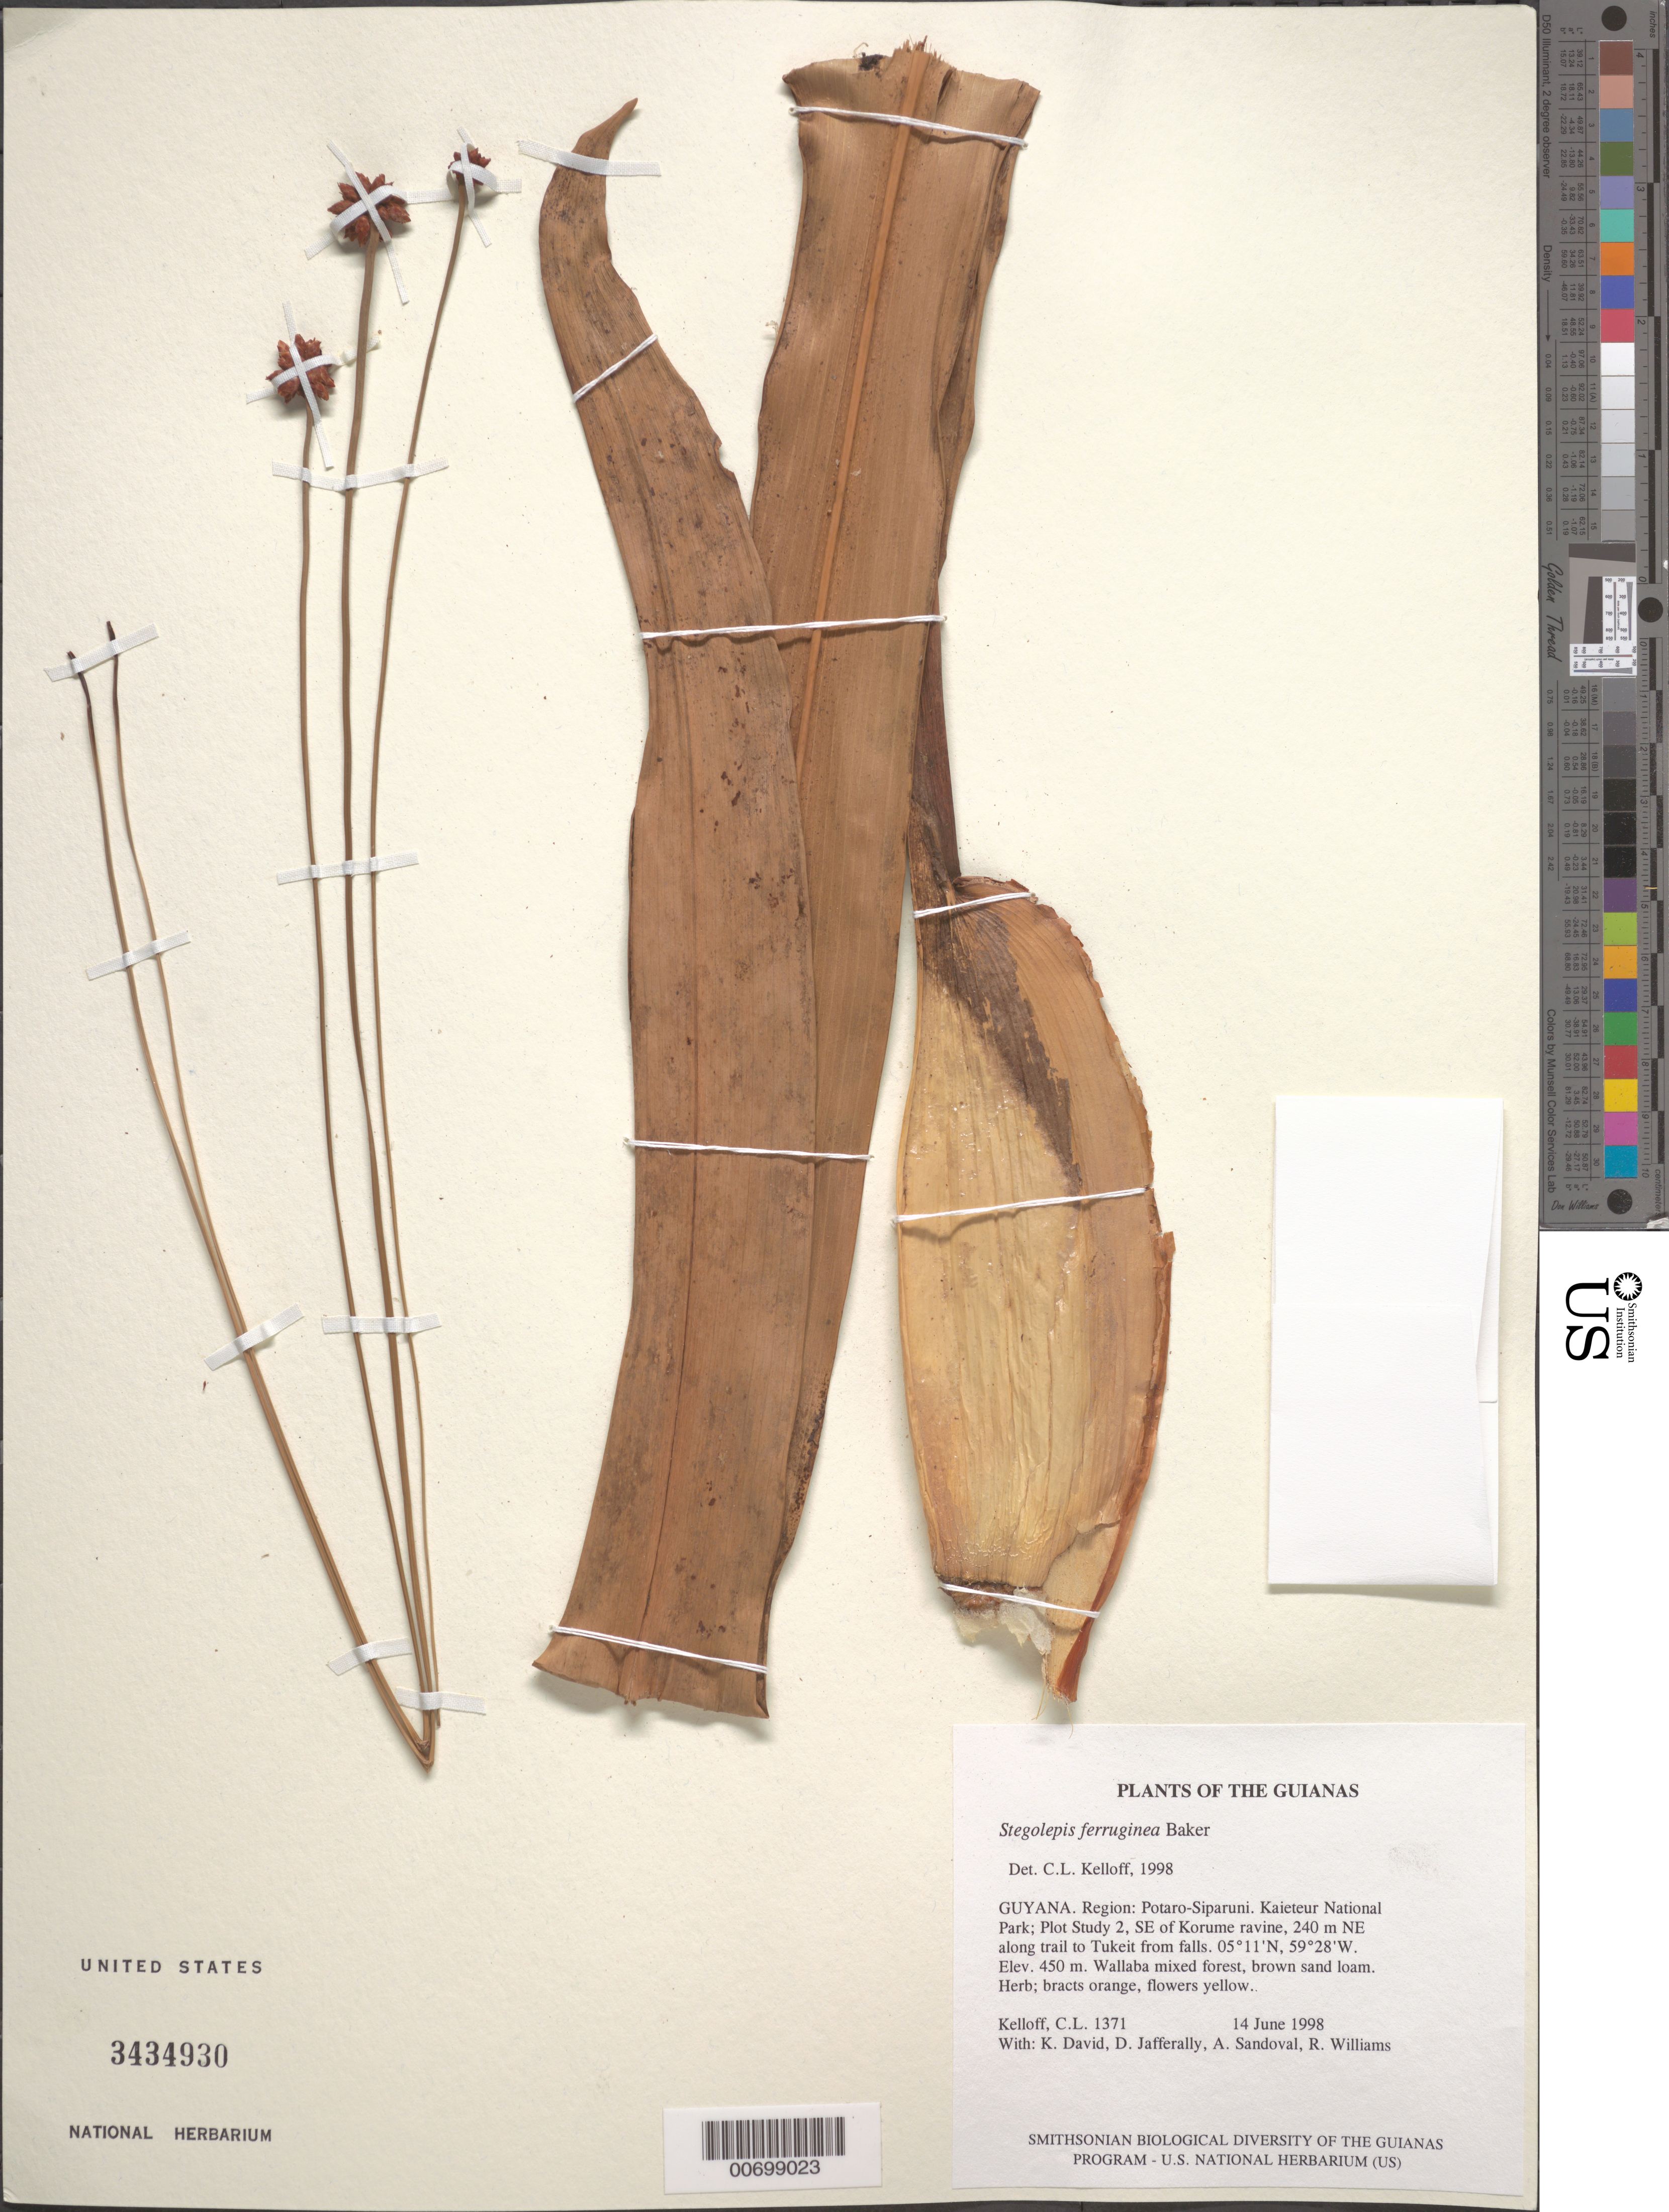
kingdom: Plantae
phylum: Tracheophyta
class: Liliopsida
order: Poales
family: Rapateaceae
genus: Stegolepis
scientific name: Stegolepis ferruginea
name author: Baker f.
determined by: Kelloff, Carol L., (US), Smithsonian Institution - National Museum of Natural History (UNITED STATES)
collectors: C. L. Kelloff, K. David, D. Jafferally, A. Sandoval & R. Williams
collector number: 1371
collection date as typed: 14 June 1998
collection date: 1998-06-14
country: Guyana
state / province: Potaro-Siparuni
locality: Kaieteur National Park; Plot Study 2, SE of Korume ravine, 240 m NE along trail to Tukeit from falls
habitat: Wallaba mixed forest, brown sand loam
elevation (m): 450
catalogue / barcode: US 3434930